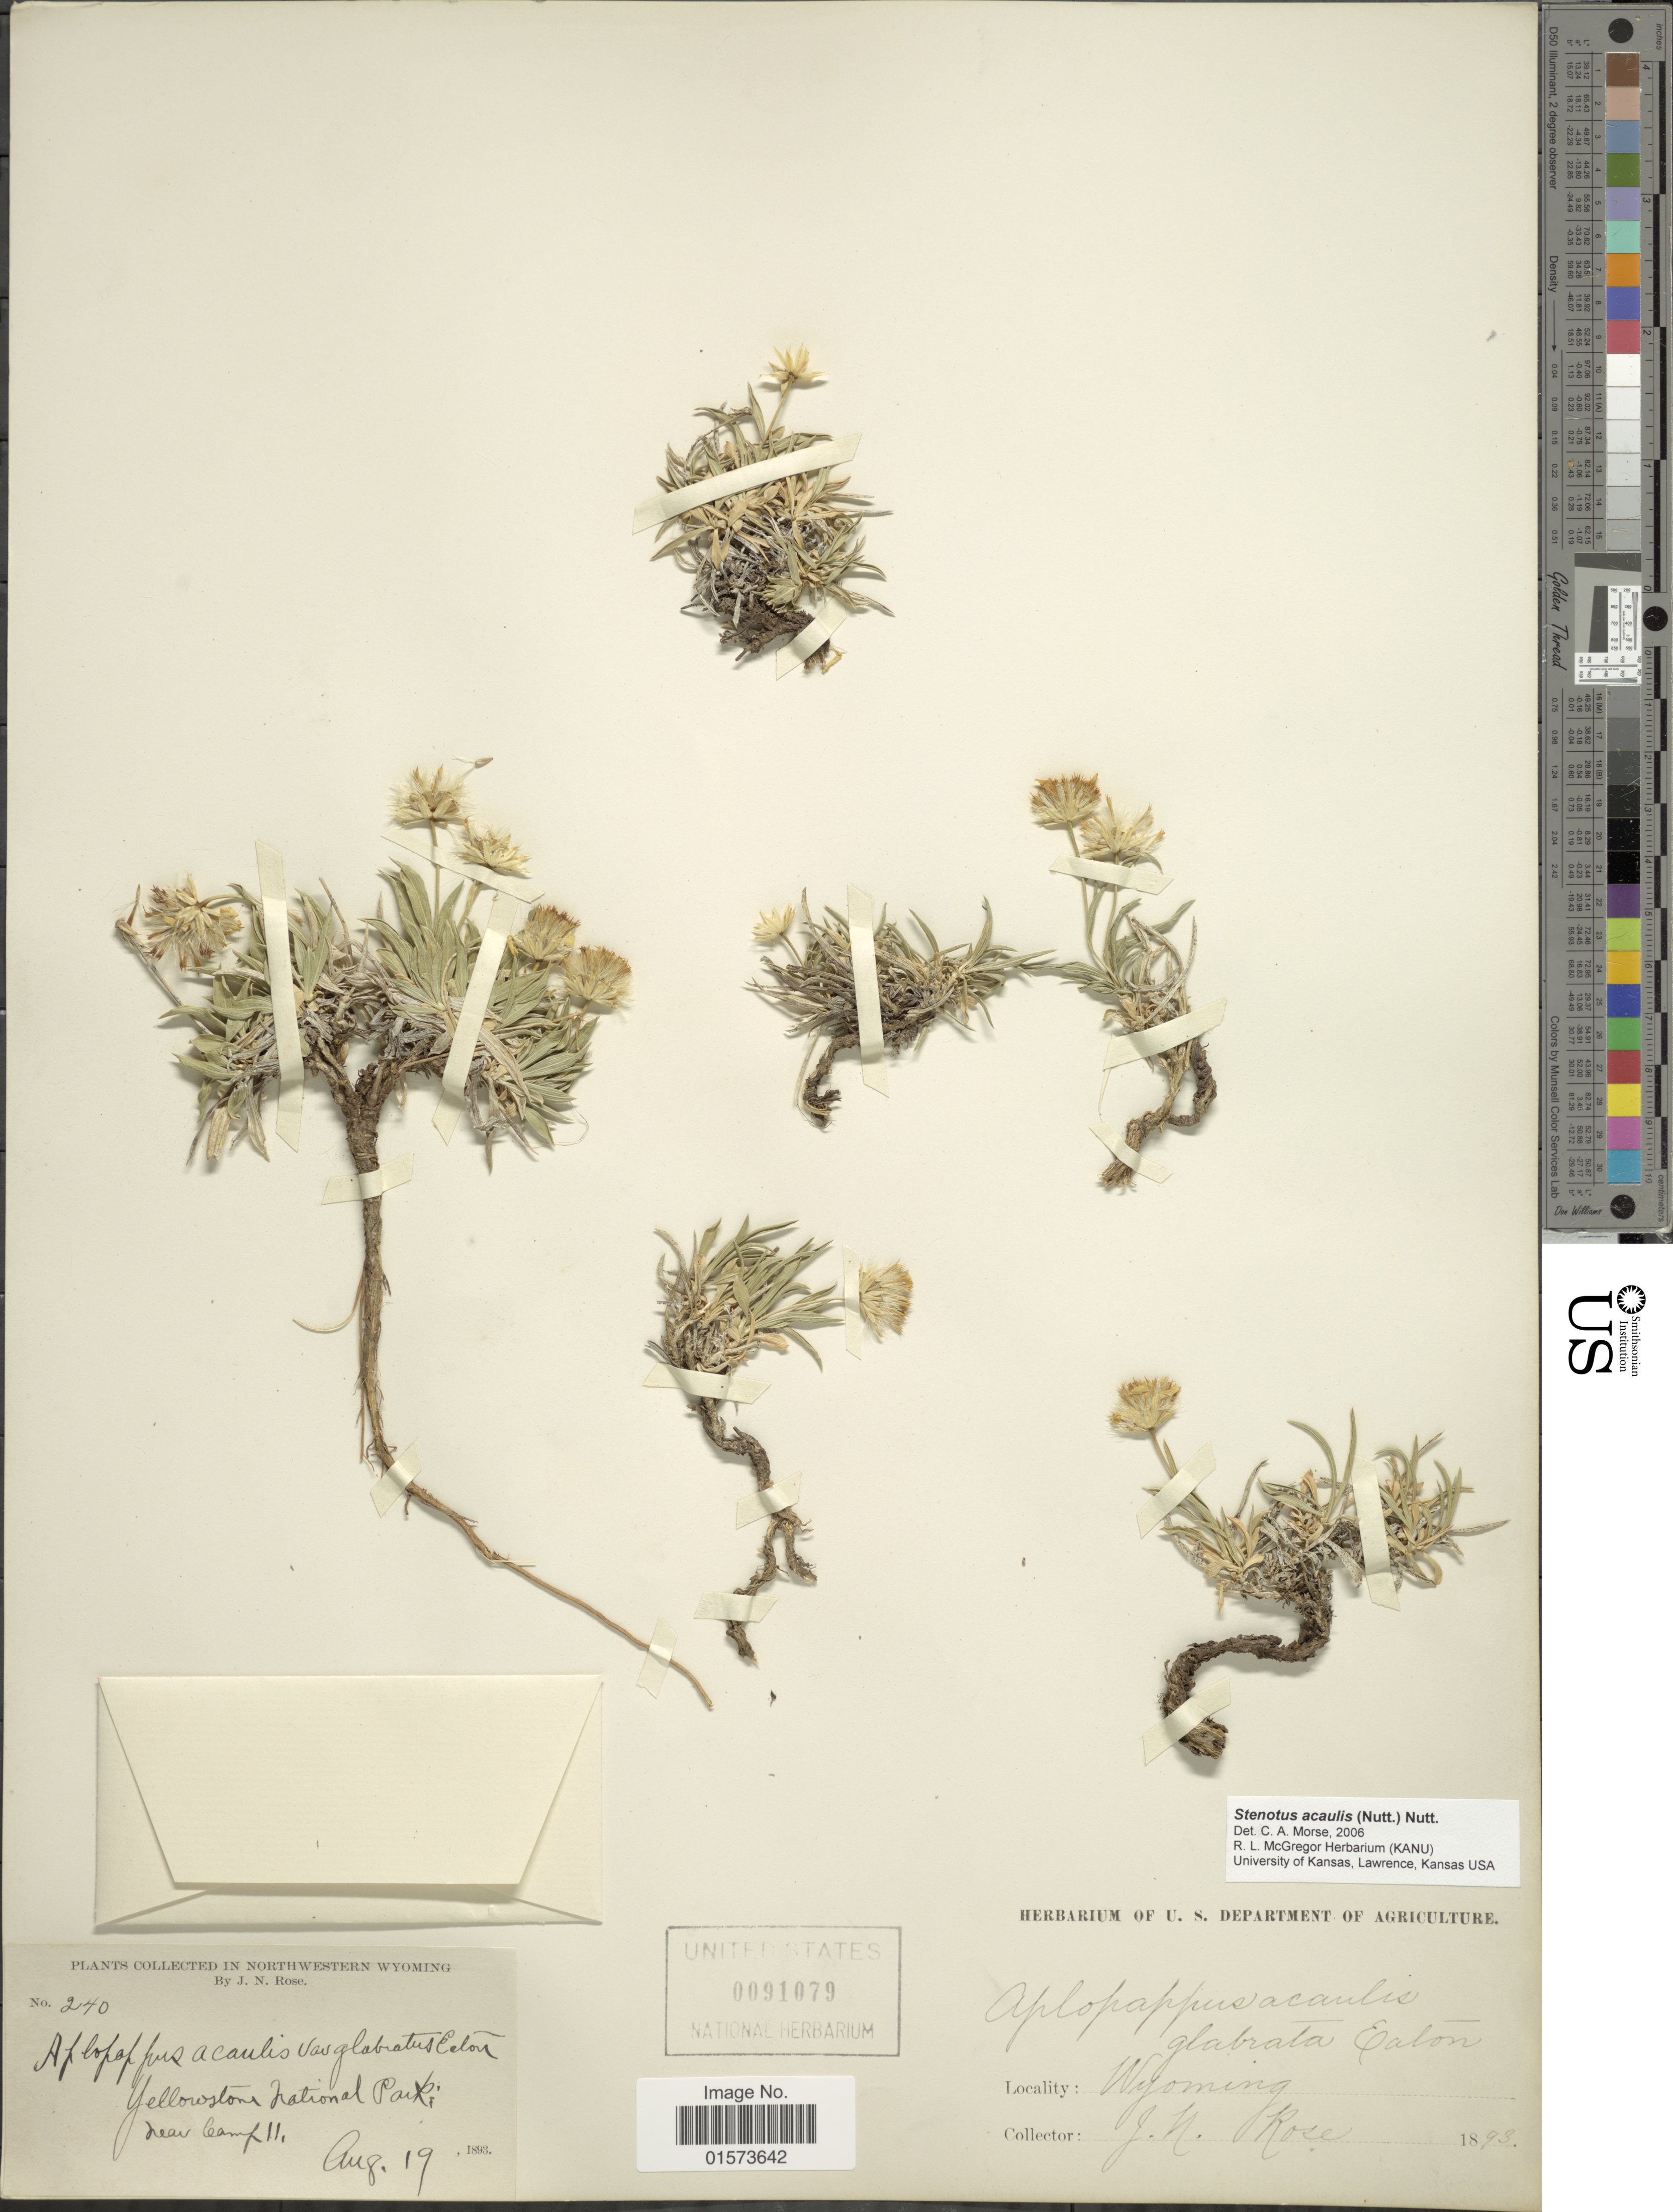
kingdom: Plantae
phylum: Tracheophyta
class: Magnoliopsida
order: Asterales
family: Asteraceae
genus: Stenotus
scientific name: Stenotus acaulis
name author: (Nutt.) Nutt.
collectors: J. N. Rose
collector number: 240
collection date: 1893-08-19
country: United States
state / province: Wyoming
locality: Northwestern Wyoming, Yellowstone National Park, near Camp 11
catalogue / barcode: US 91079